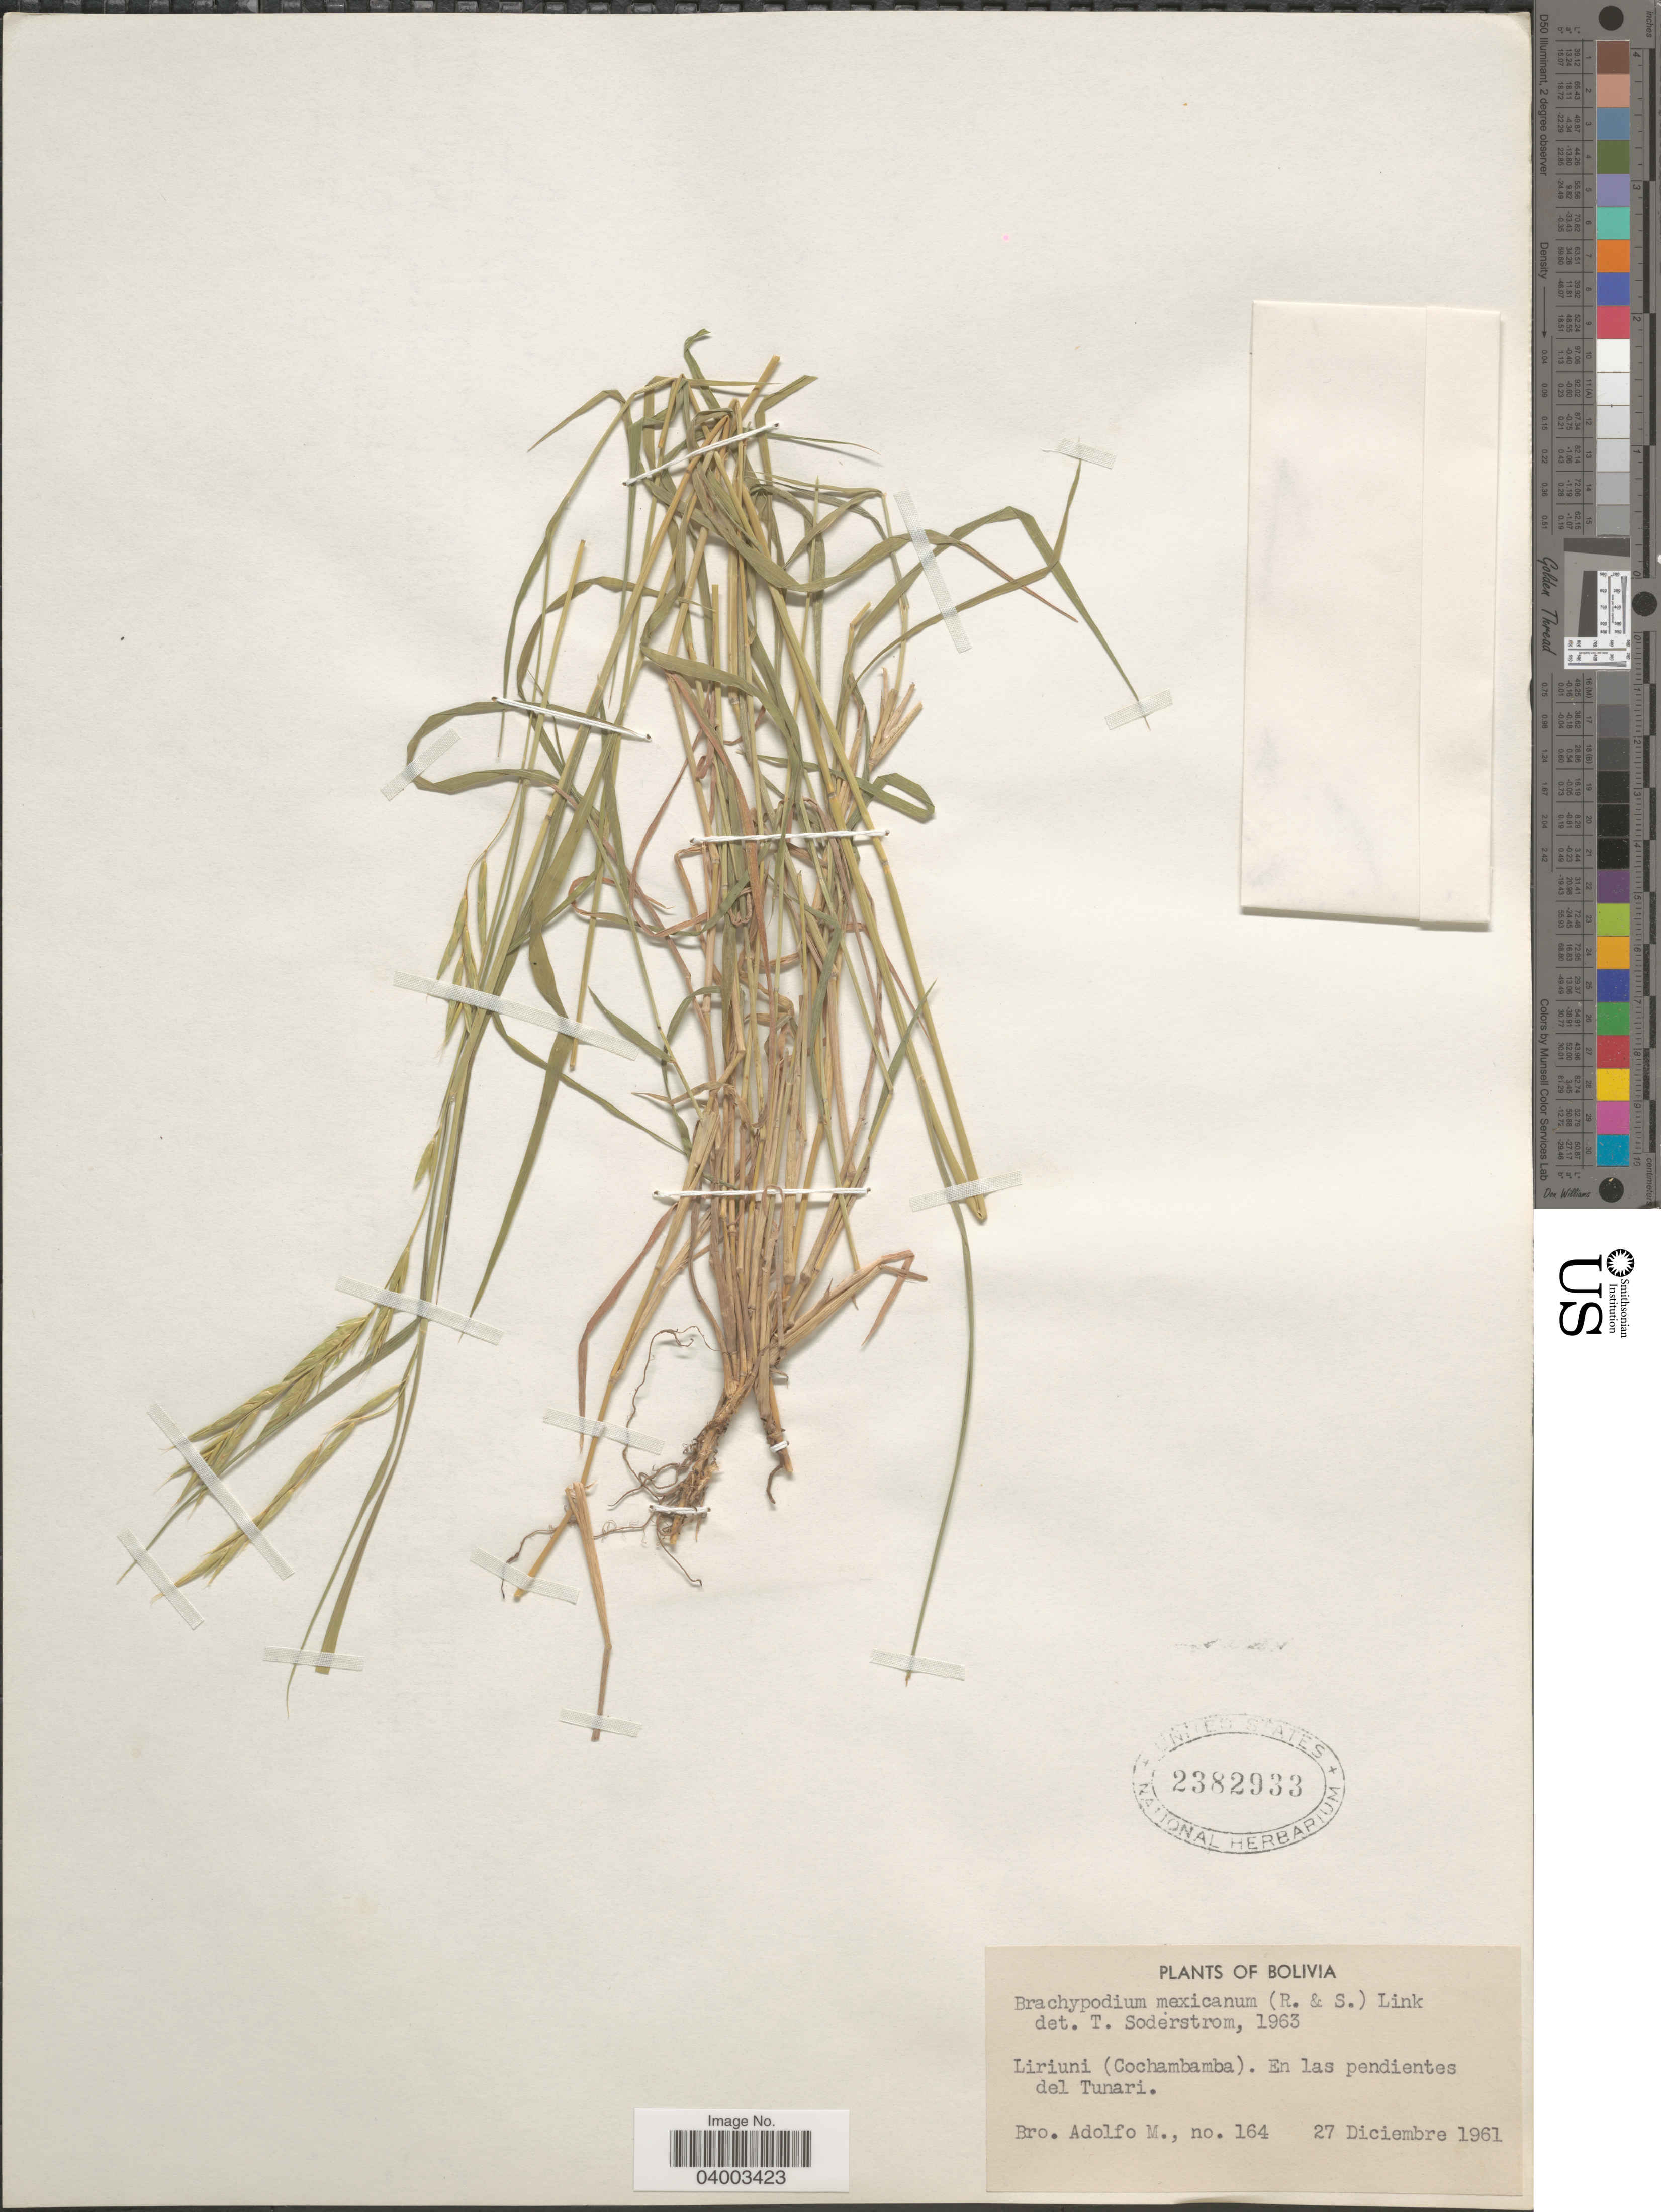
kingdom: Plantae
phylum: Tracheophyta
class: Liliopsida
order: Poales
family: Poaceae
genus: Brachypodium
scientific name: Brachypodium mexicanum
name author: (Roem. & Schult.) Link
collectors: Bro. Adolfo M.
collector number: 164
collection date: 1961-12-27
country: Bolivia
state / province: Cochabamba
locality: Liriuni (Cochabamba). En las pendientes del Tunari.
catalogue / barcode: US 2382933